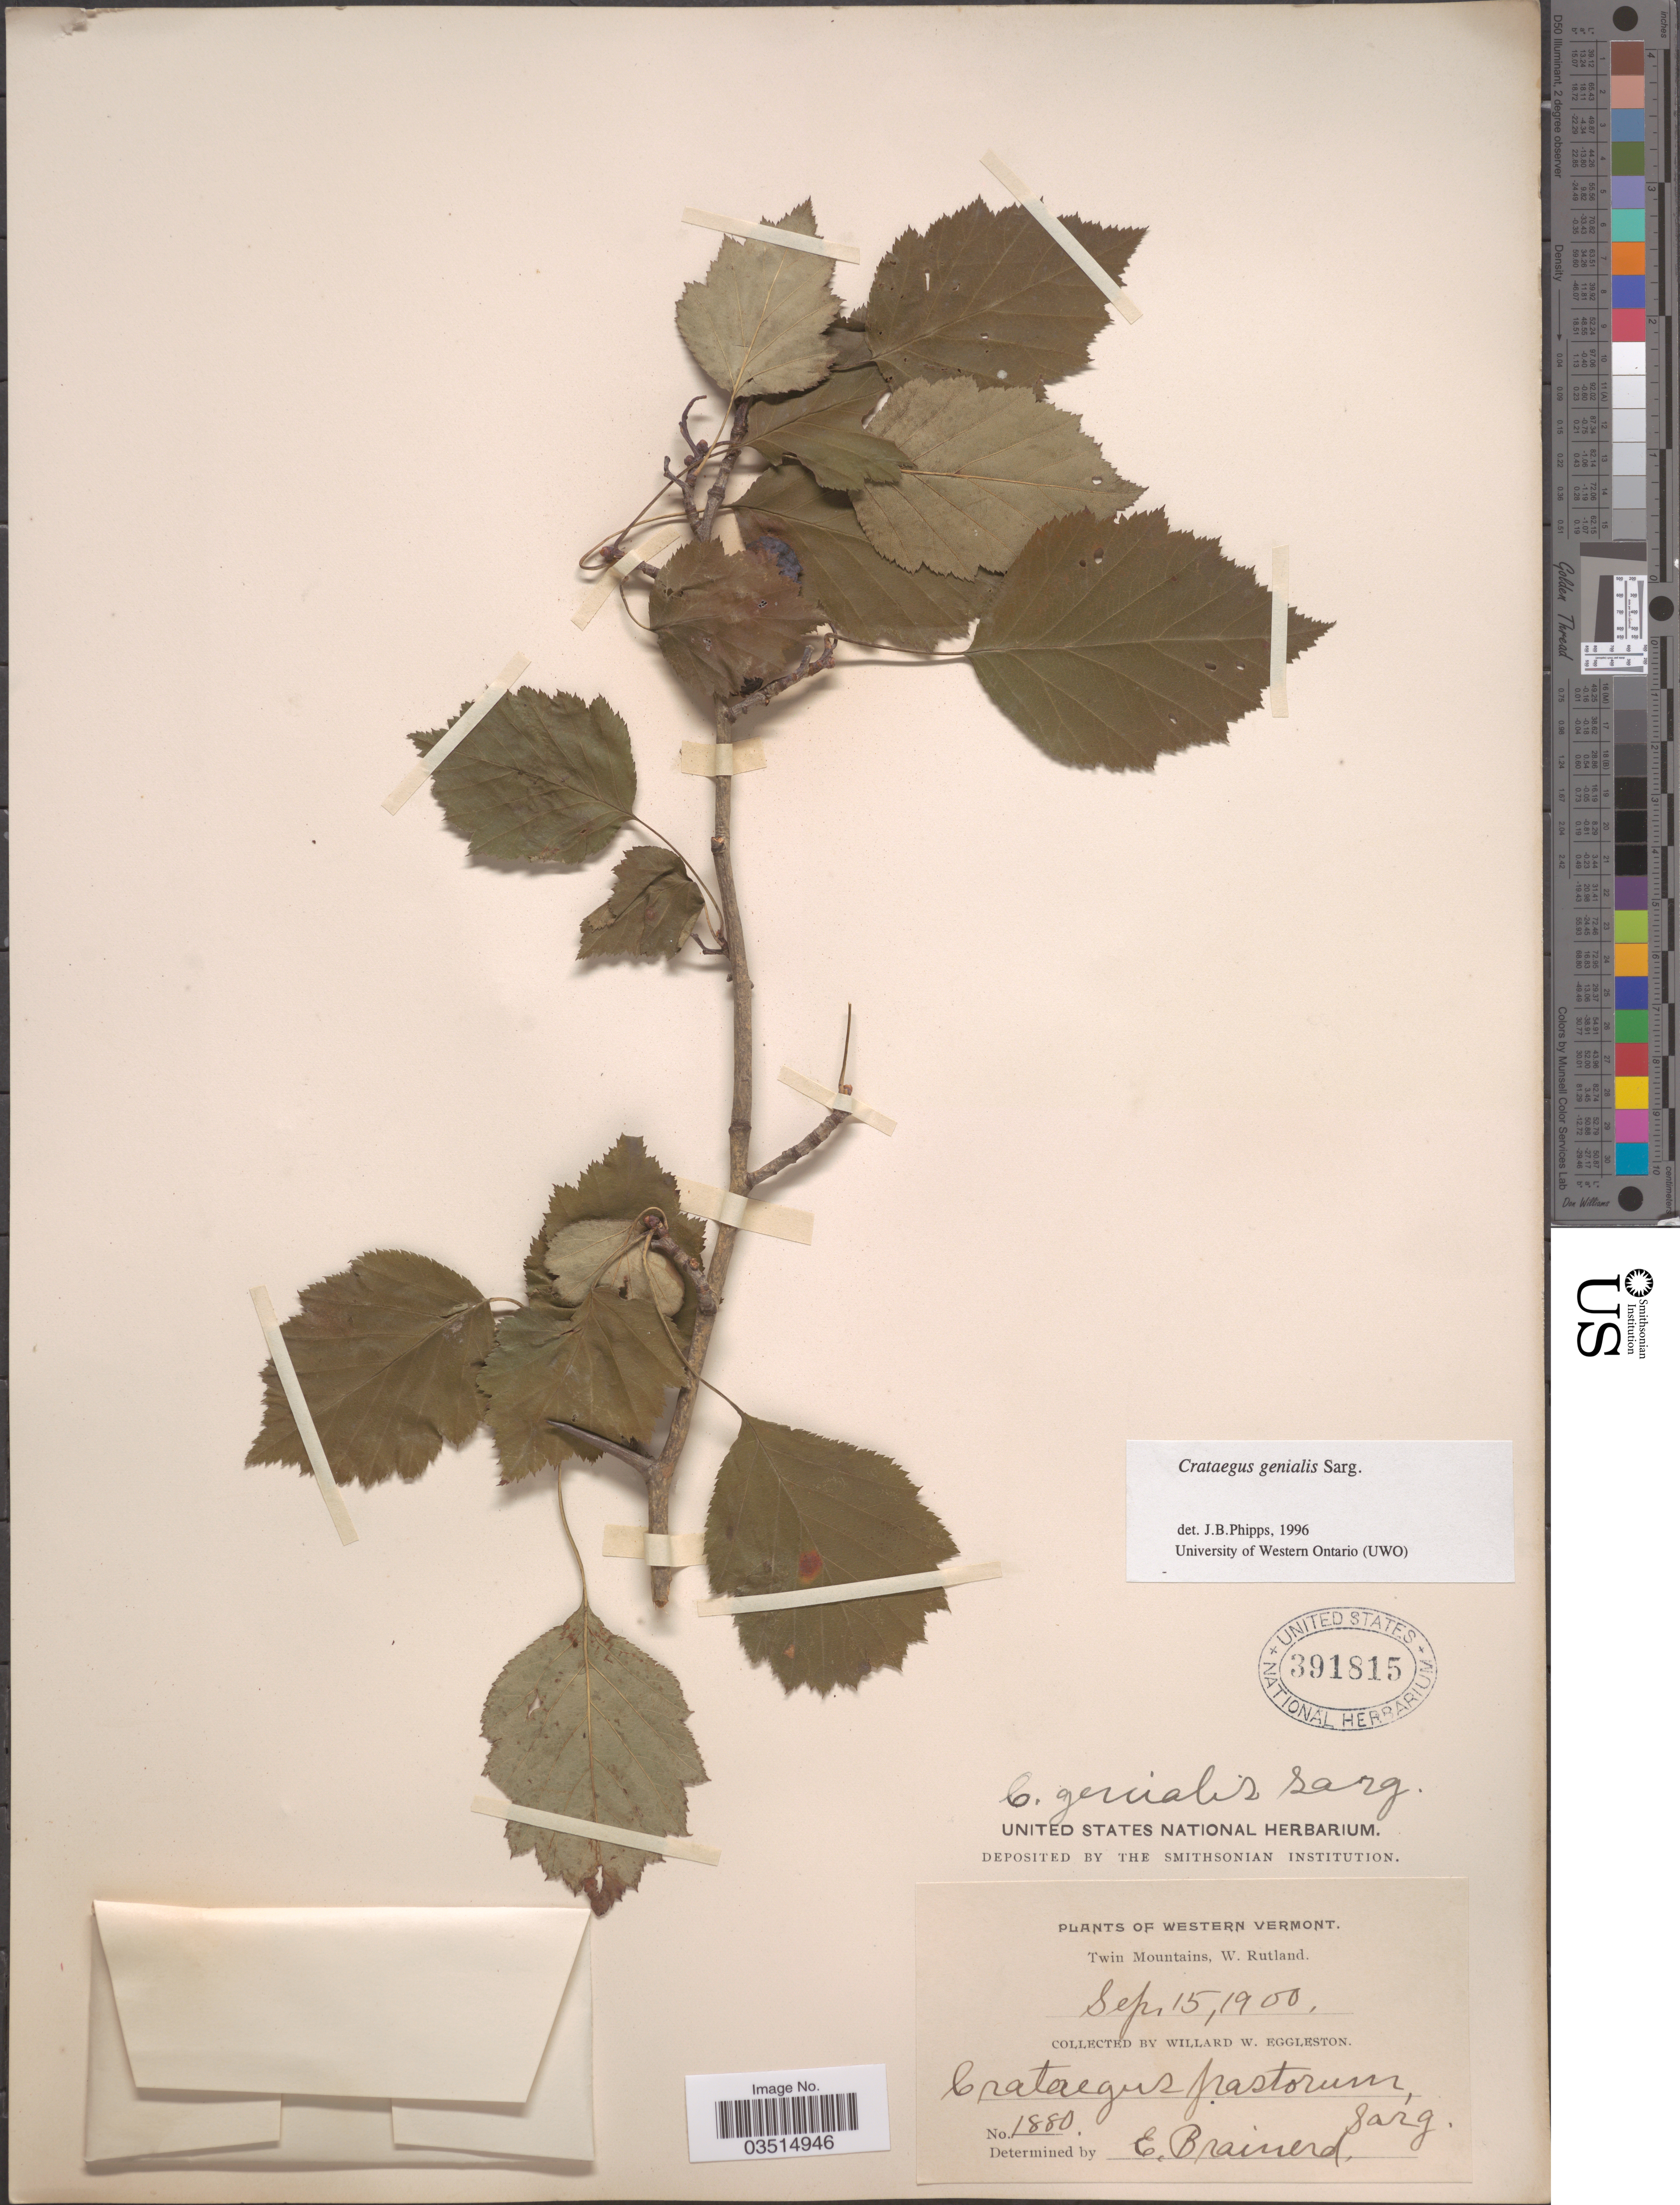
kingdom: Plantae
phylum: Tracheophyta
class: Magnoliopsida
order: Rosales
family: Rosaceae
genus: Crataegus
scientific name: Crataegus genialis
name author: Sarg.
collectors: W. W. Eggleston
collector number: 1880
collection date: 1900-09-15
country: United States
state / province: Vermont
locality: Western Vermont. Twin Mountains, W. Rutland.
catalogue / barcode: US 391815